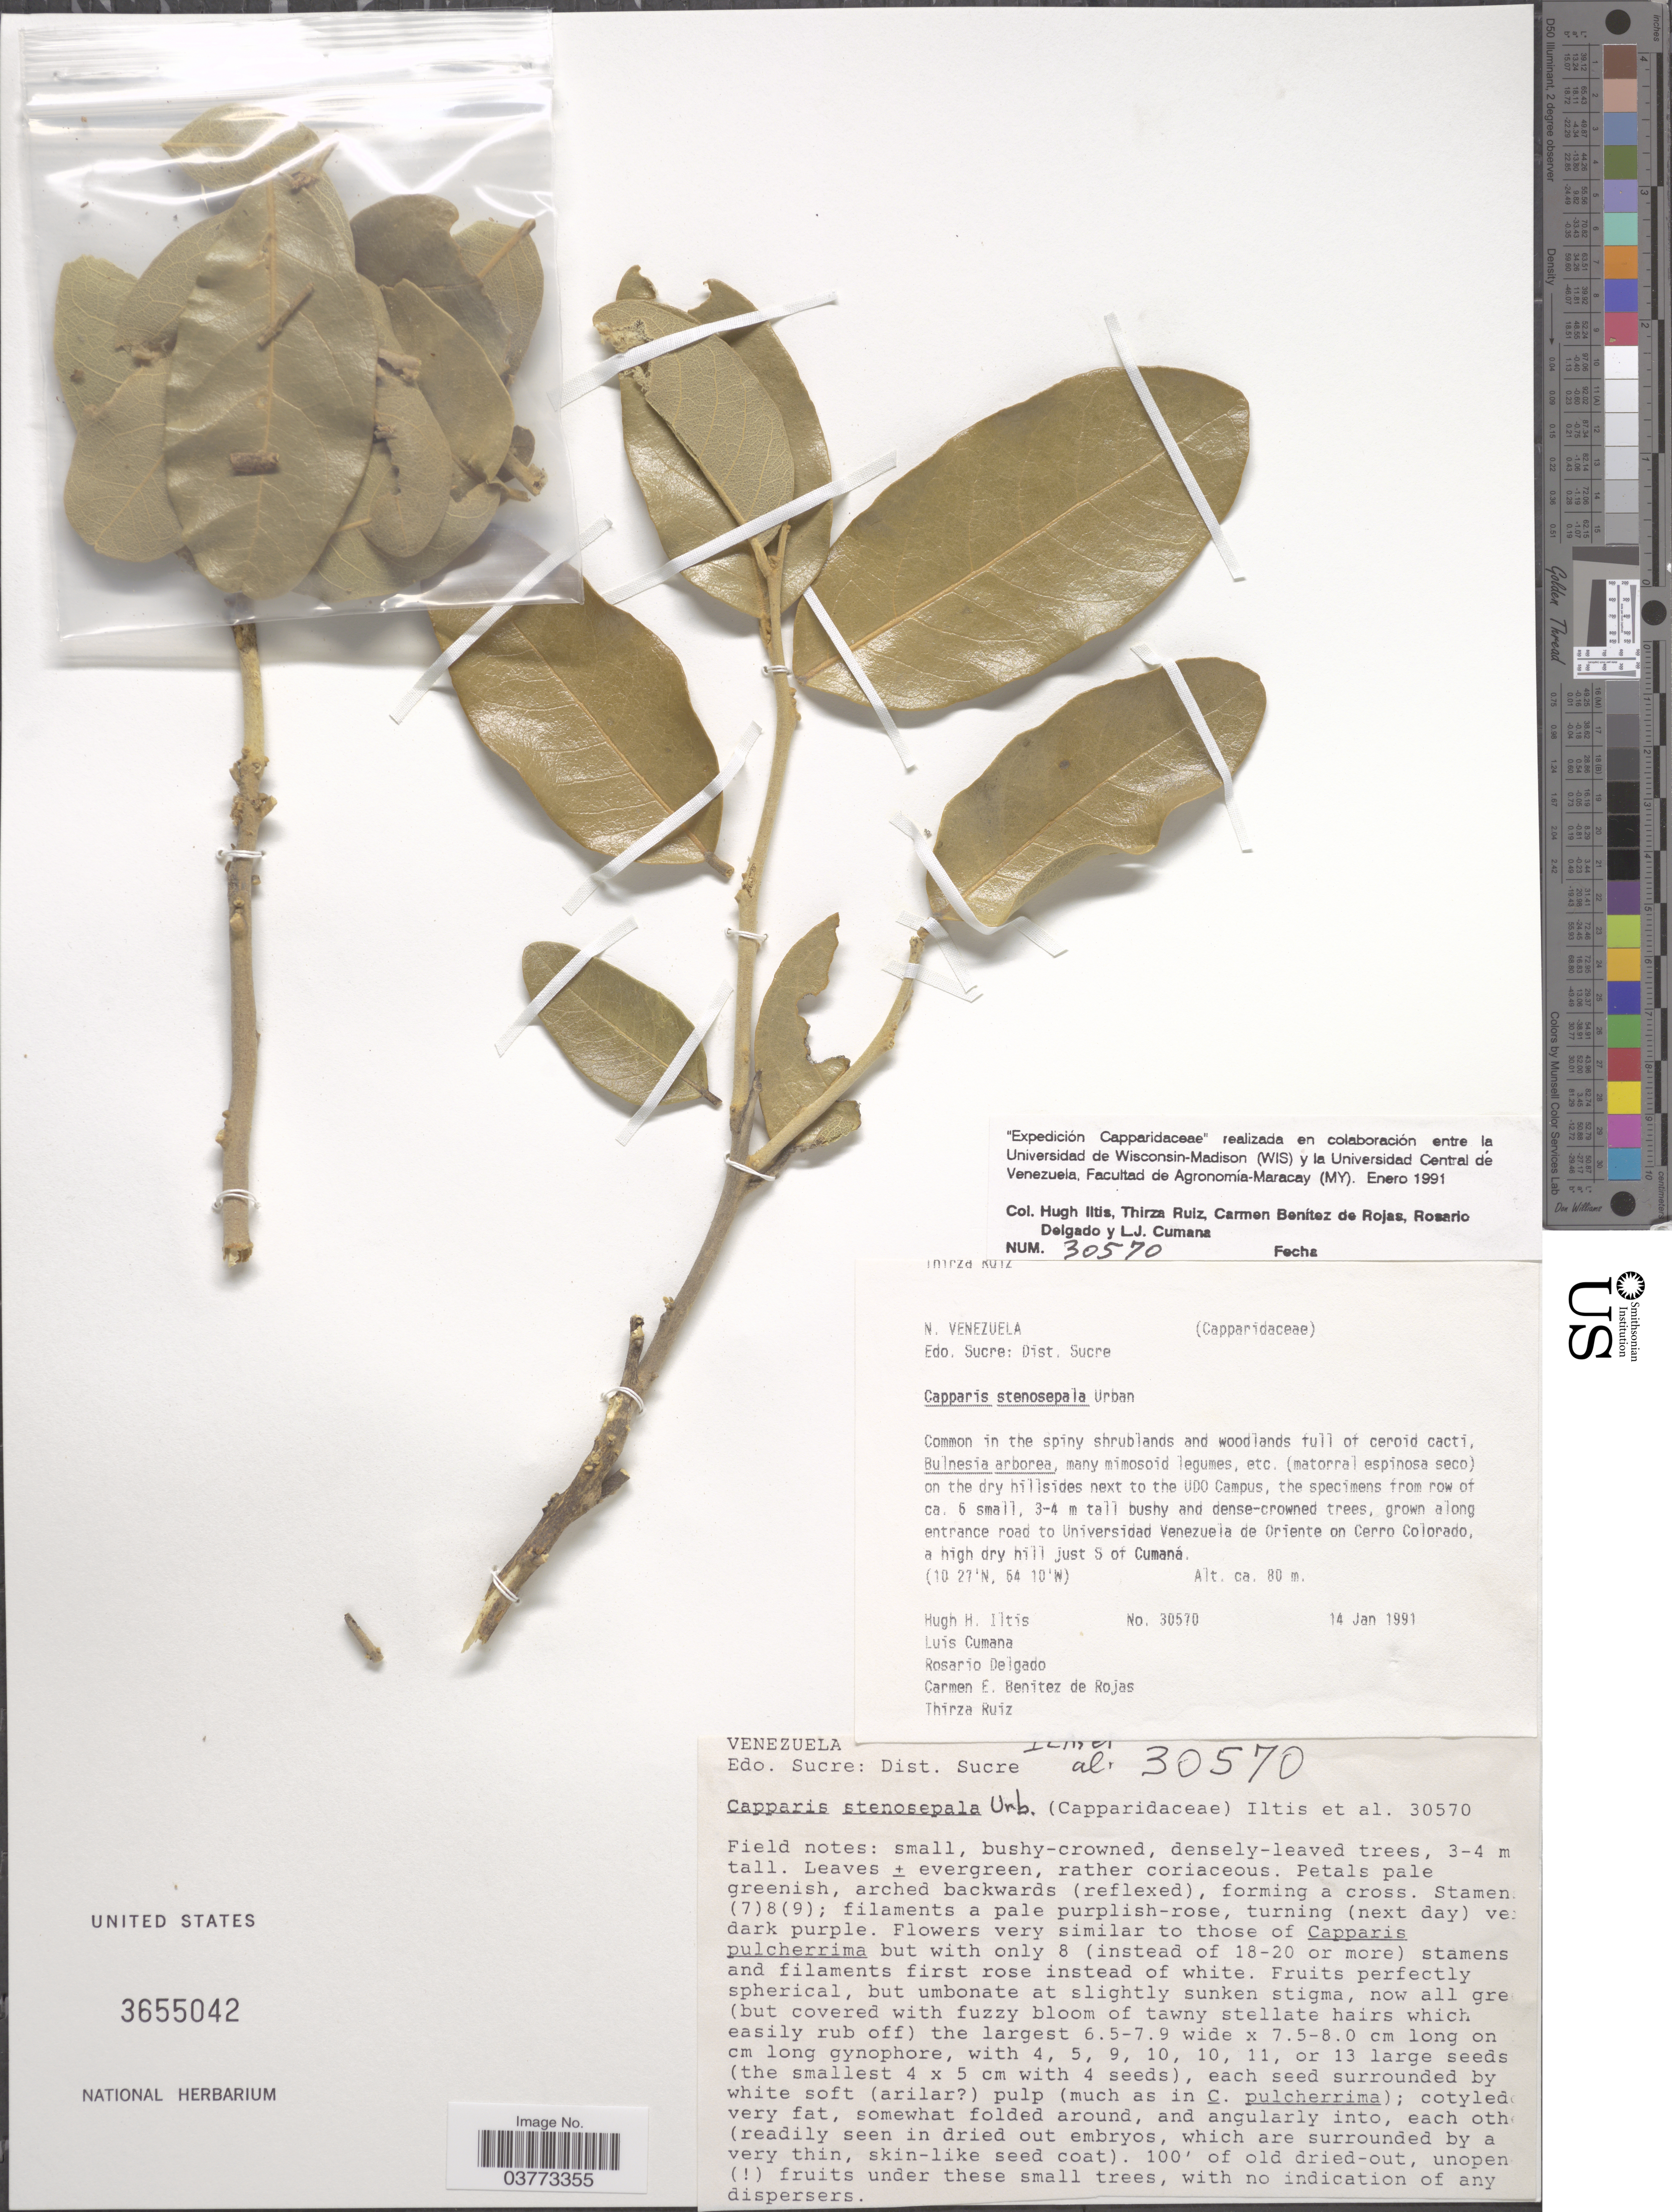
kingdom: Plantae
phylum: Tracheophyta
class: Magnoliopsida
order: Brassicales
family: Capparaceae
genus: Calanthea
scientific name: Calanthea stenosepala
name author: (Urb.) Cornejo & Iltis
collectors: H. Iltis, L. Cumana, R. Delgado, C. E. Benítez de Rojas & T. Ruíz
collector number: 30570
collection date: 1991-01-14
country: Venezuela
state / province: Sucre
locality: N. Venezuela. Dist. Sucre. Grown along entrance road to Universidad Venezuela de Oriente on Cerro Colorado, a high dry hill just S of Cumaná.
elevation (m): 80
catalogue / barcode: US 3655042